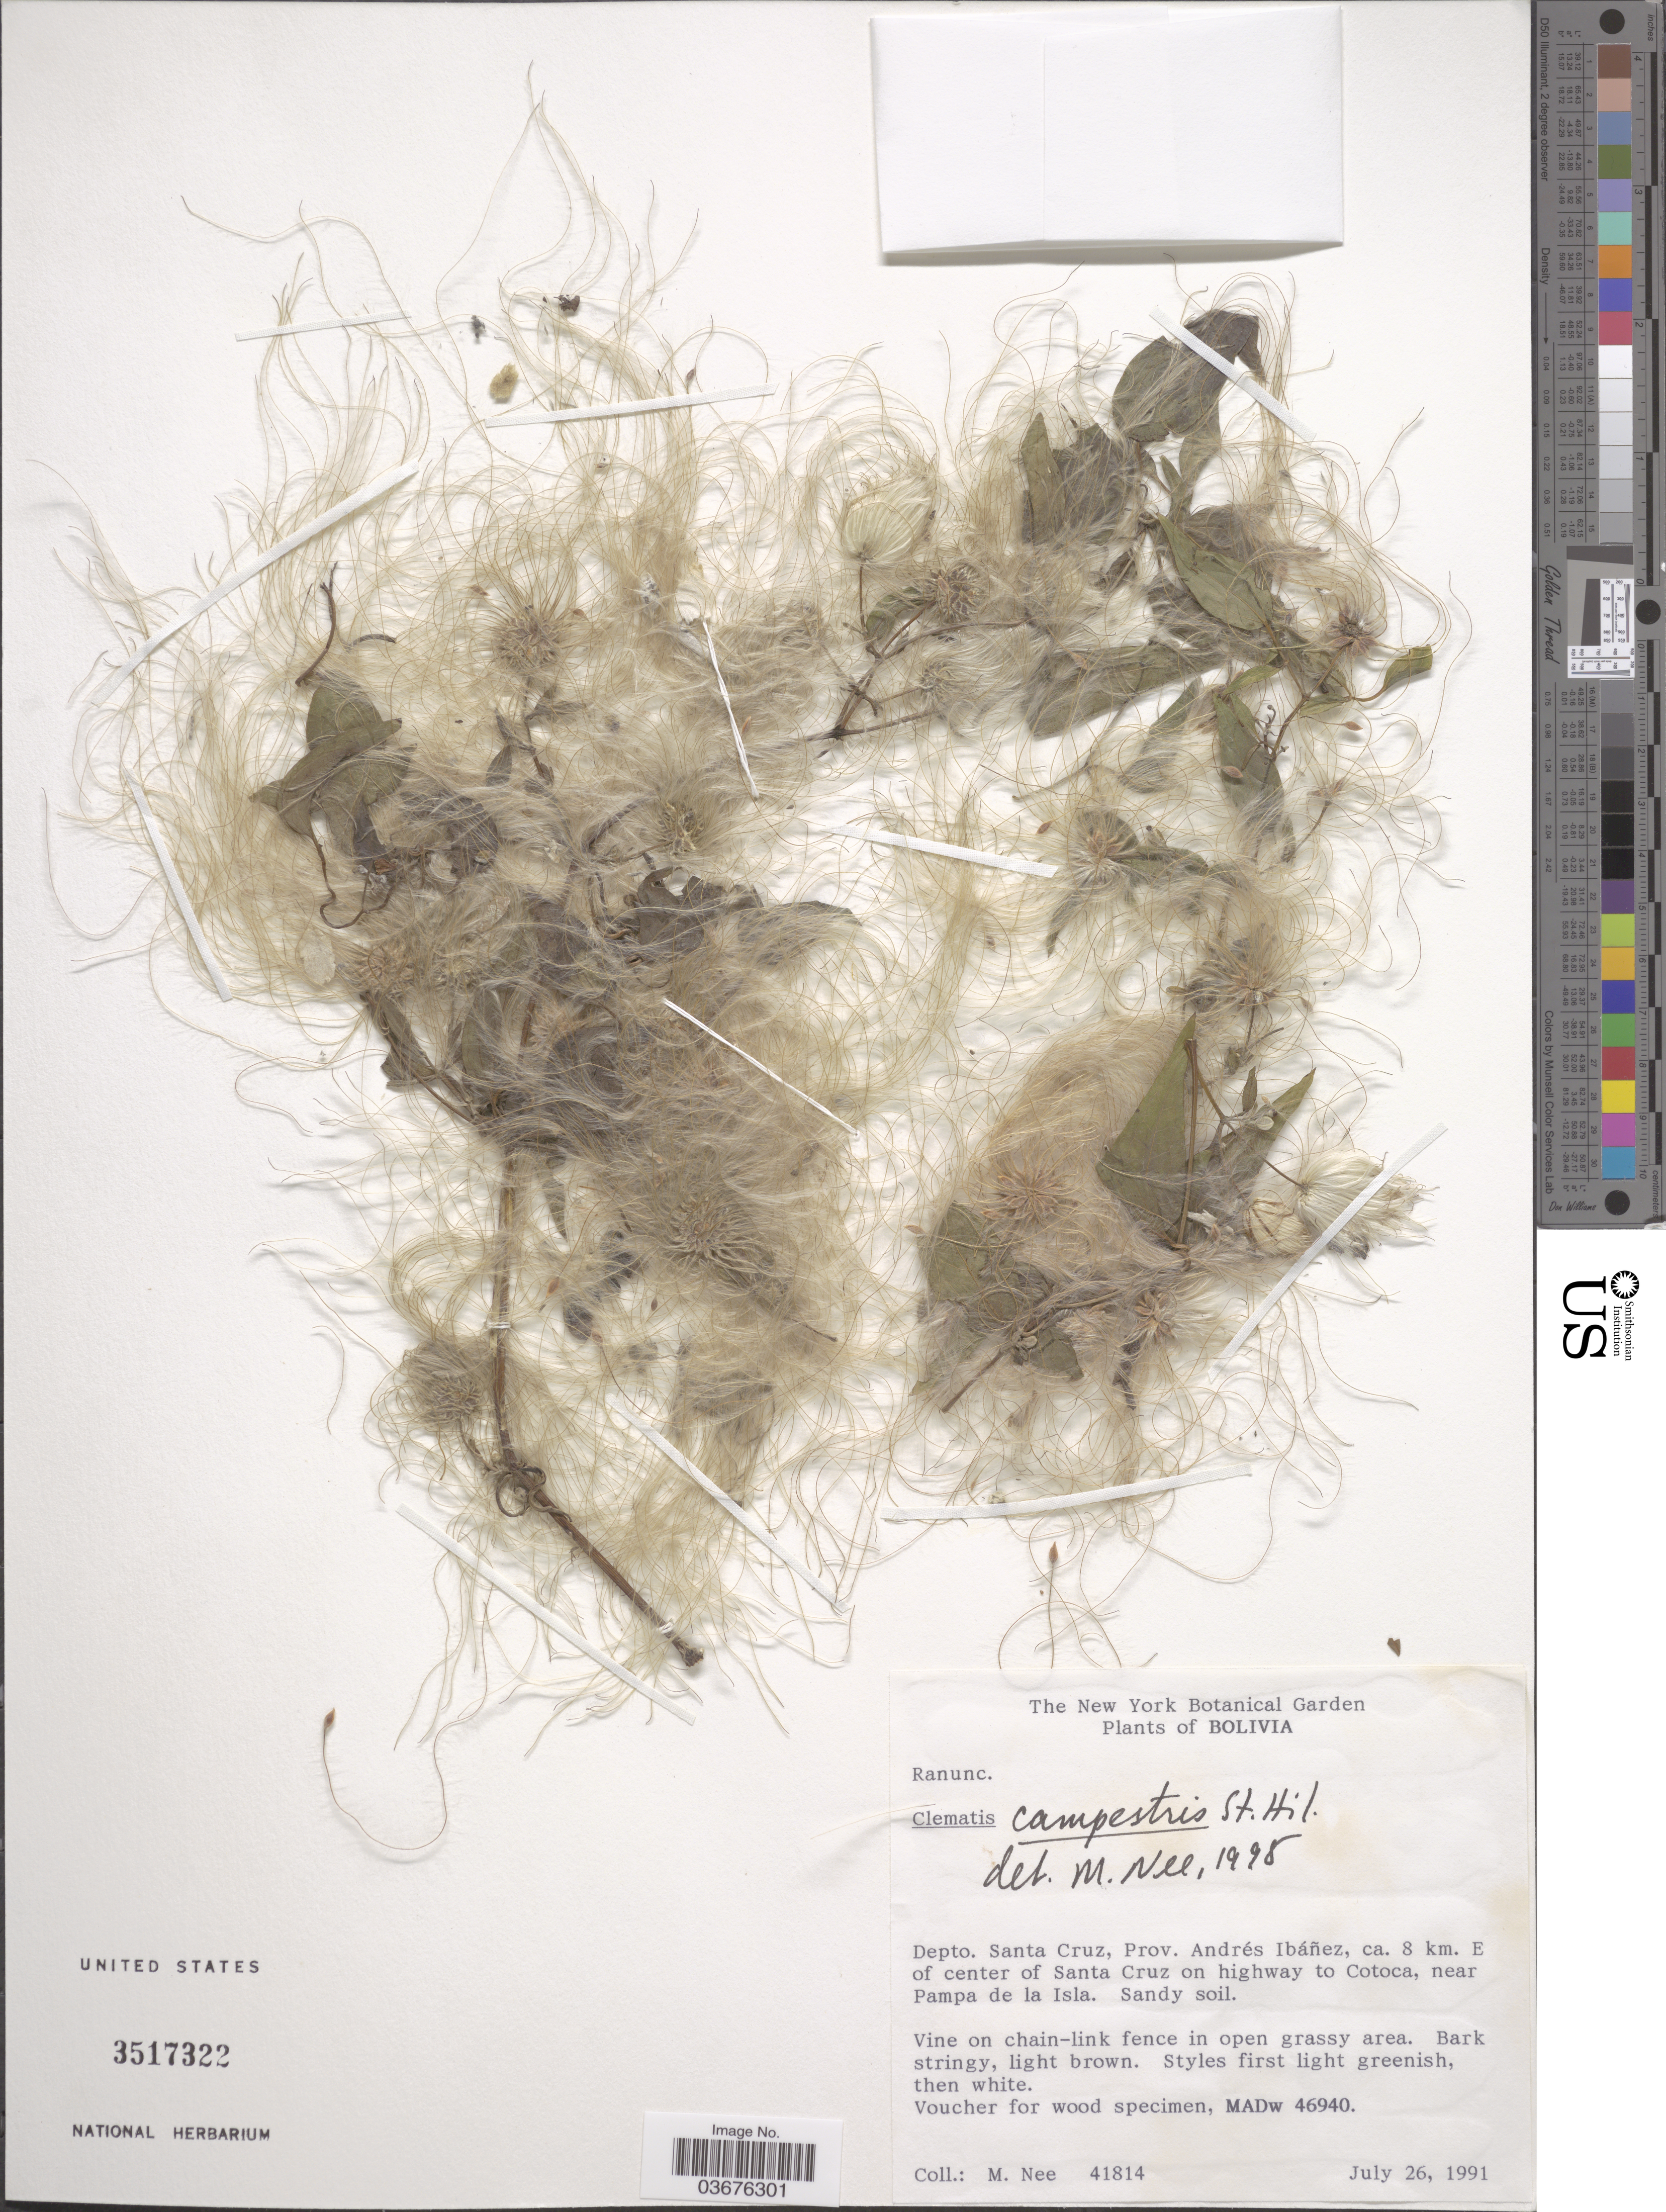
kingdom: Plantae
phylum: Tracheophyta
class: Magnoliopsida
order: Ranunculales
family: Ranunculaceae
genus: Clematis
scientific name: Clematis campestris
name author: A. St.-Hil.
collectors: M. Nee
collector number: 41814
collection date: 1991-07-26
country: Bolivia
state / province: Santa Cruz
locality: Depto. Santa Cruz, Prov. Andrés Ibáñez, ca. 8 km. E of center of Santa Cruz on highway to Cotoca, near Pampa de la Isla.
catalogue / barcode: US 3517322